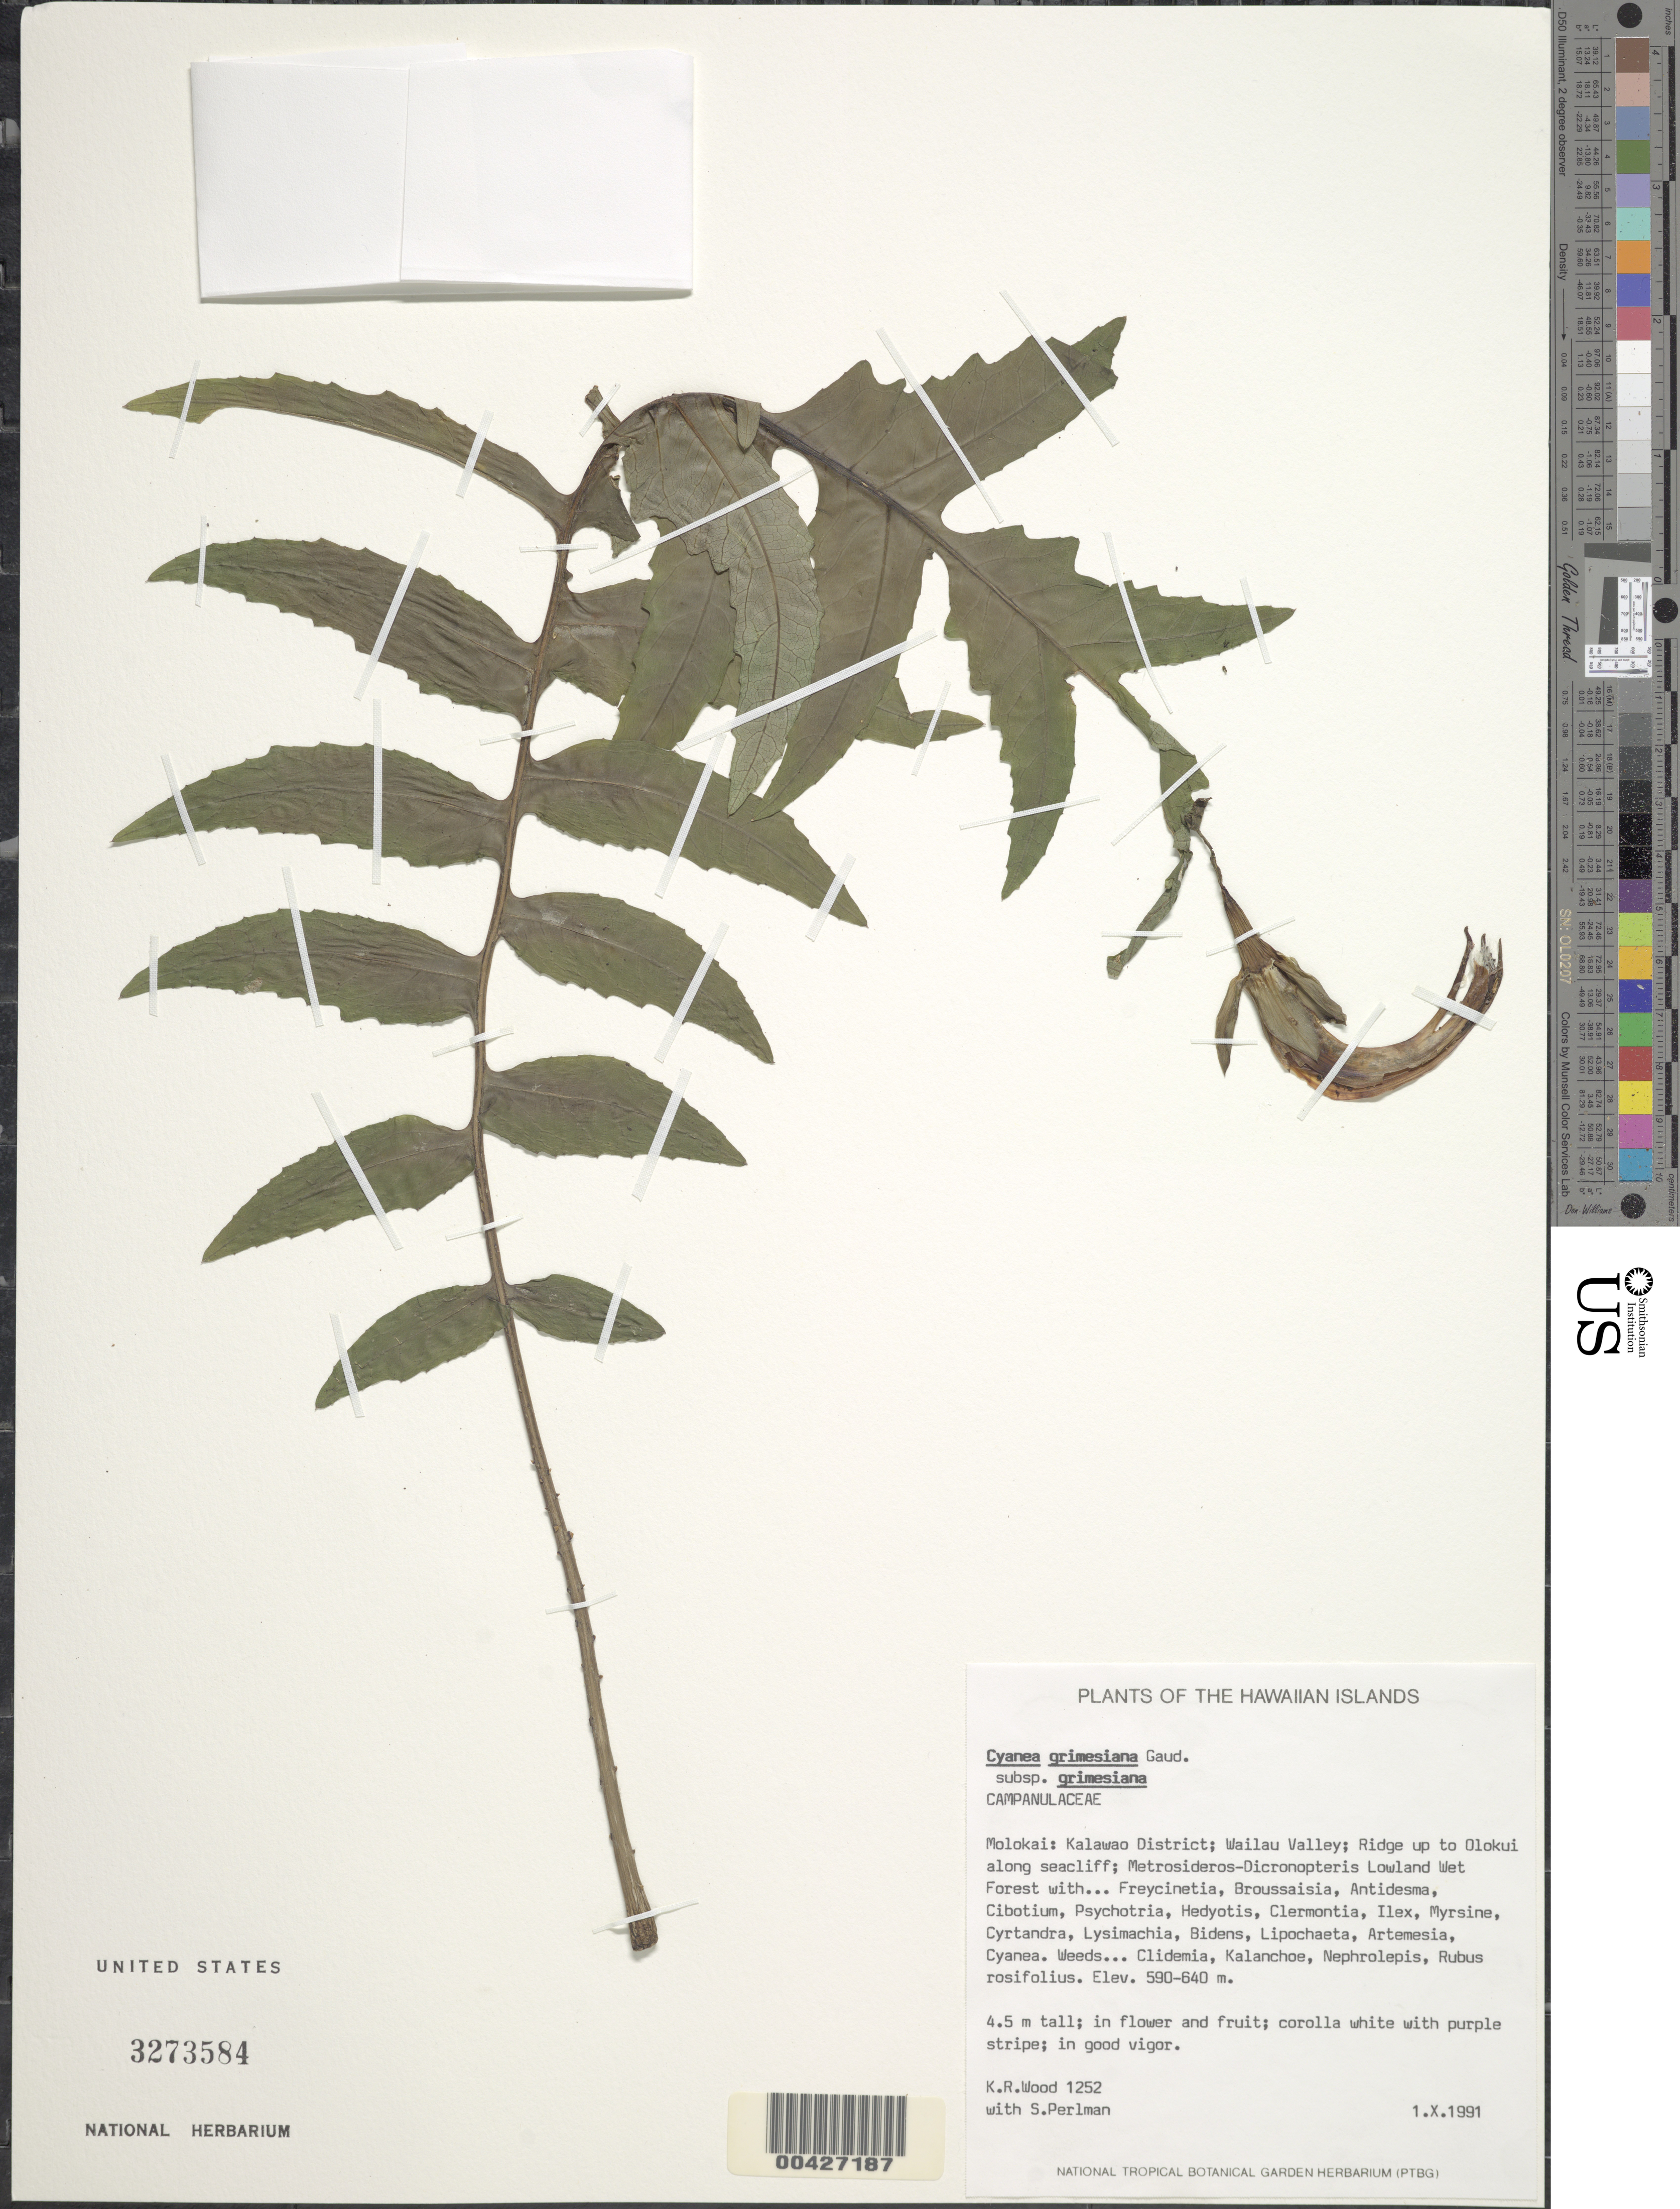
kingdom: Plantae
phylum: Tracheophyta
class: Magnoliopsida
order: Asterales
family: Campanulaceae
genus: Cyanea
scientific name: Cyanea grimesiana subsp. grimesiana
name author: Gaudich.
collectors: K. R. Wood & S. P. Perlman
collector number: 1252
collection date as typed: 1 Oct 1991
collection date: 1991-10-01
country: United States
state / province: Hawaii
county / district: Maui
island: Moloka'i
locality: Kalawao District, Wailau Valley, ridge up to Olokui along seacliff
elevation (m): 590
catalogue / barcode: US 3273584